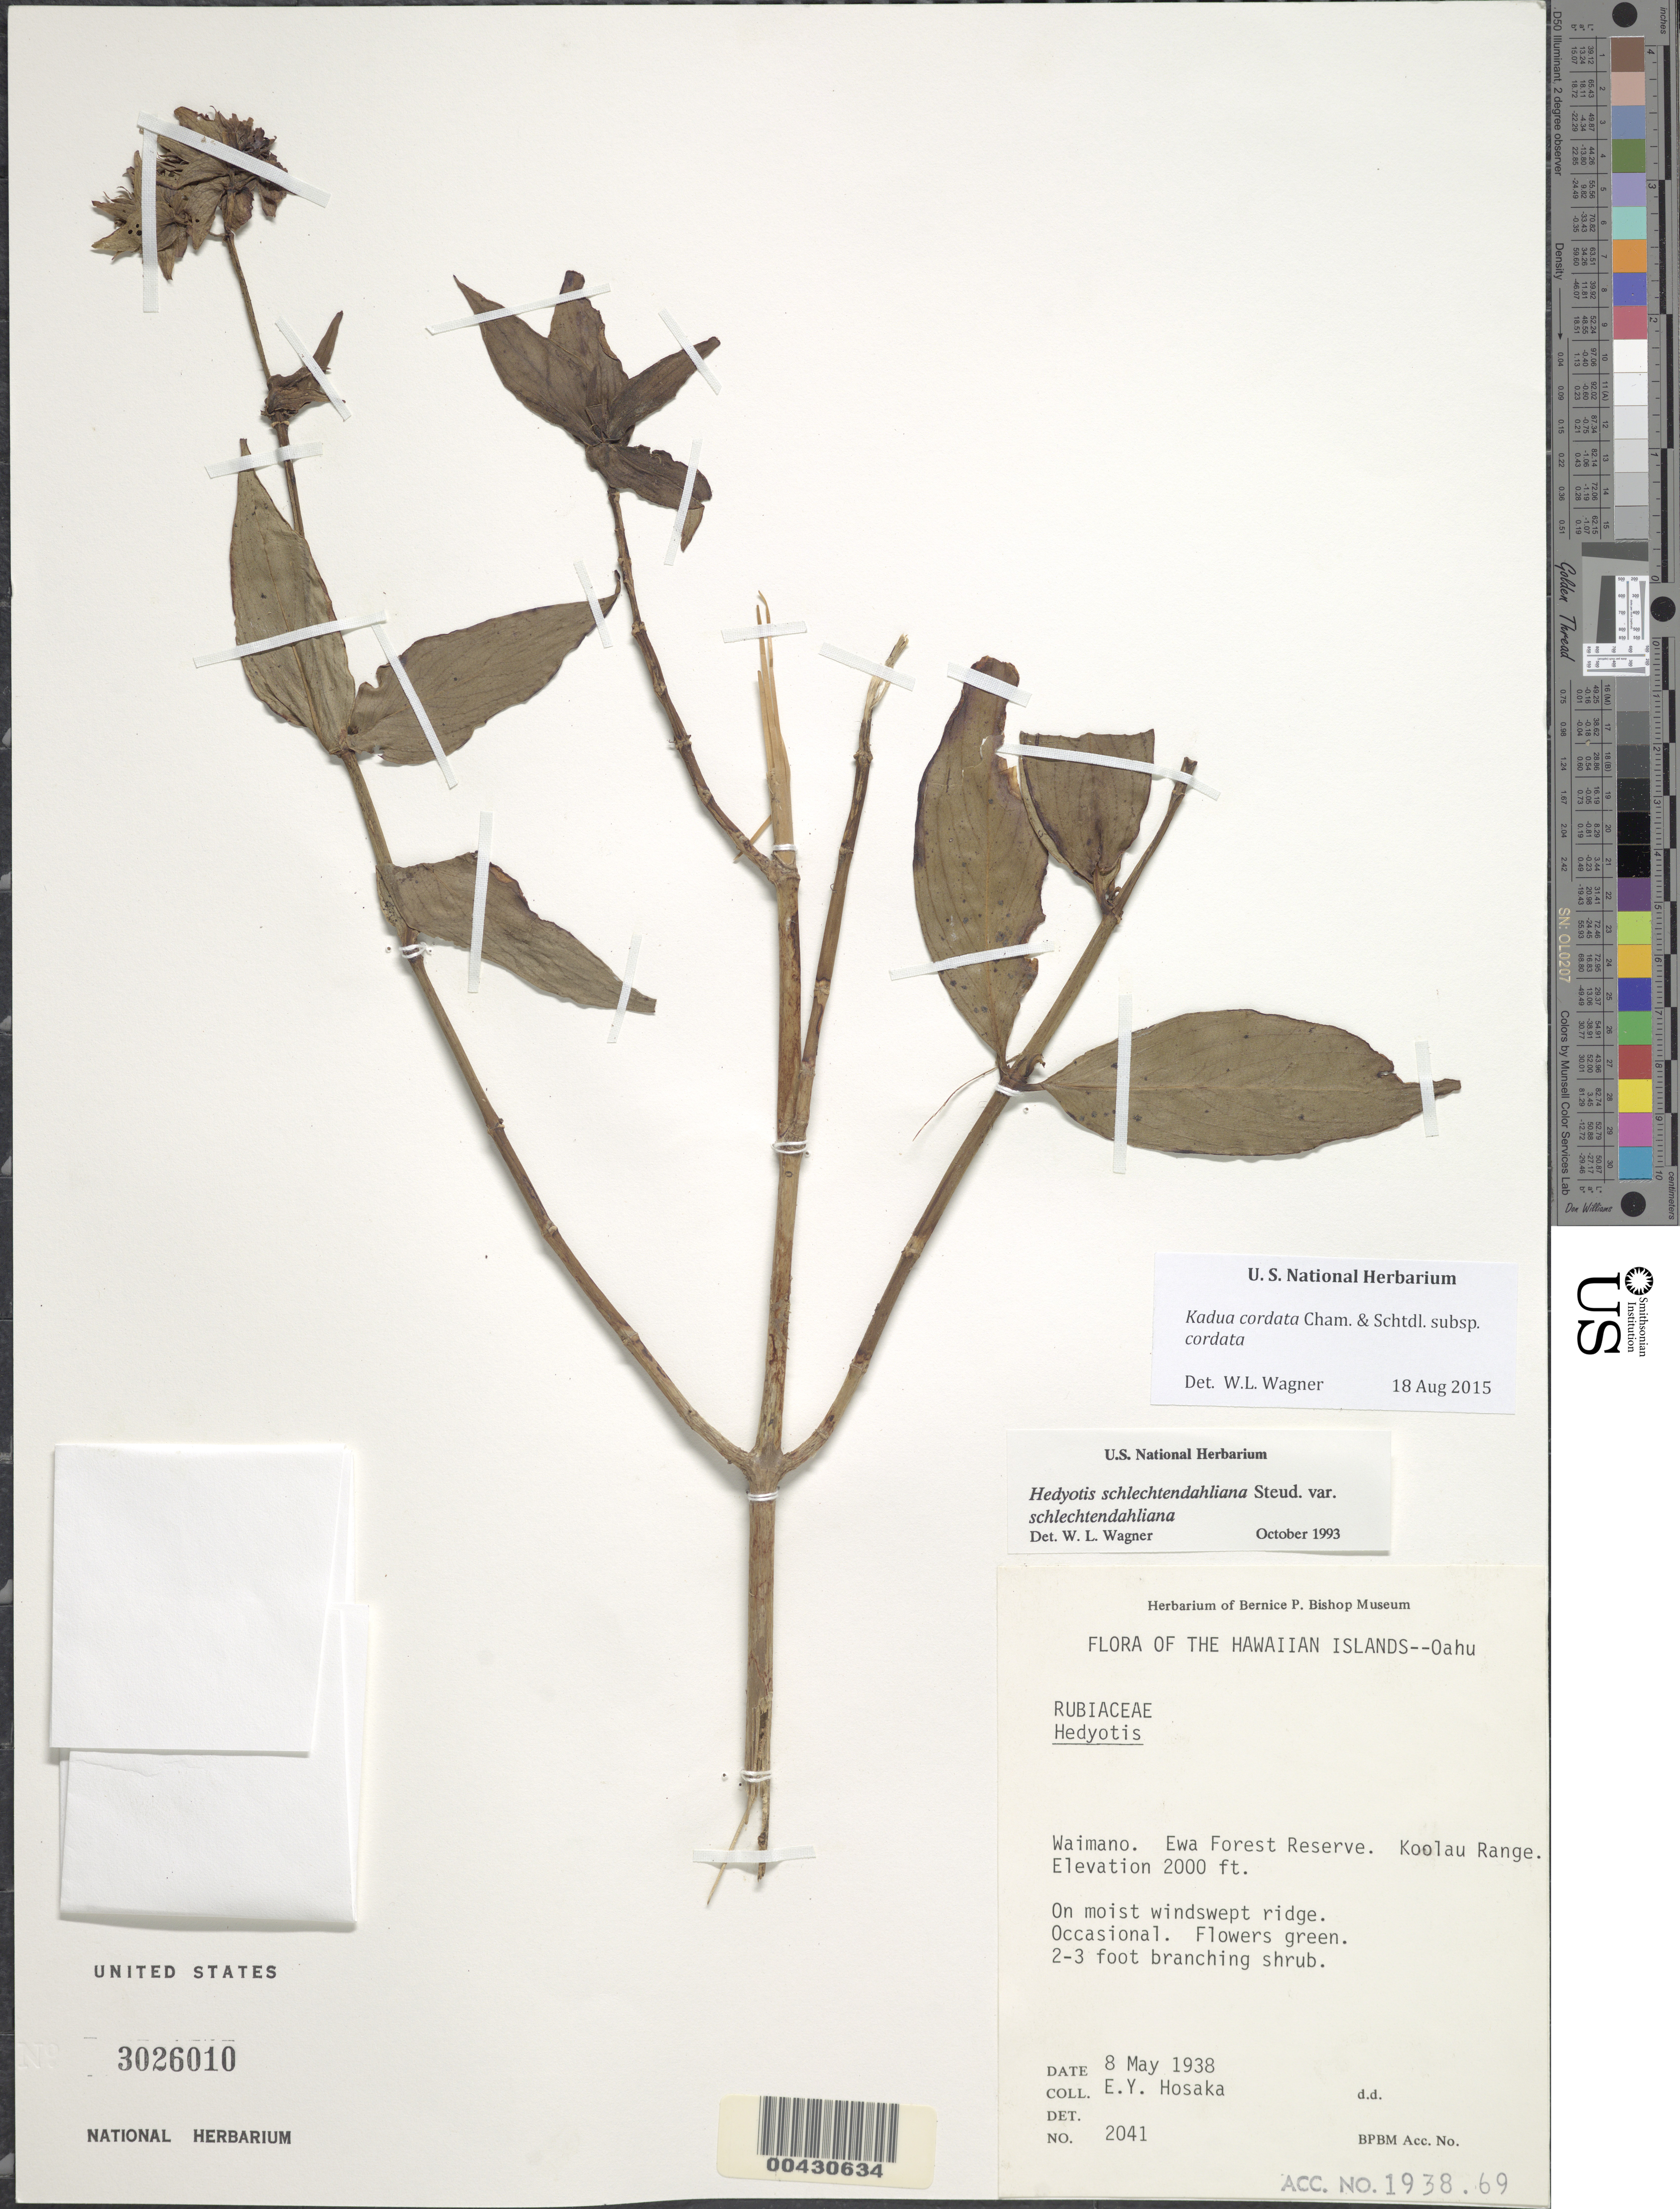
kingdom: Plantae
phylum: Tracheophyta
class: Magnoliopsida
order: Gentianales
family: Rubiaceae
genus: Kadua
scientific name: Kadua cordata subsp. cordata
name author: Cham. & Schltdl.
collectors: E. Y. Hosaka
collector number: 2041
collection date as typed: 8 May 1938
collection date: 1938-05-08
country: United States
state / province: Hawaii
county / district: Honolulu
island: Oahu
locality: Waimano. Ewa Forest Reserve. Koolau Range.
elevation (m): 610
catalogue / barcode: US 3026010